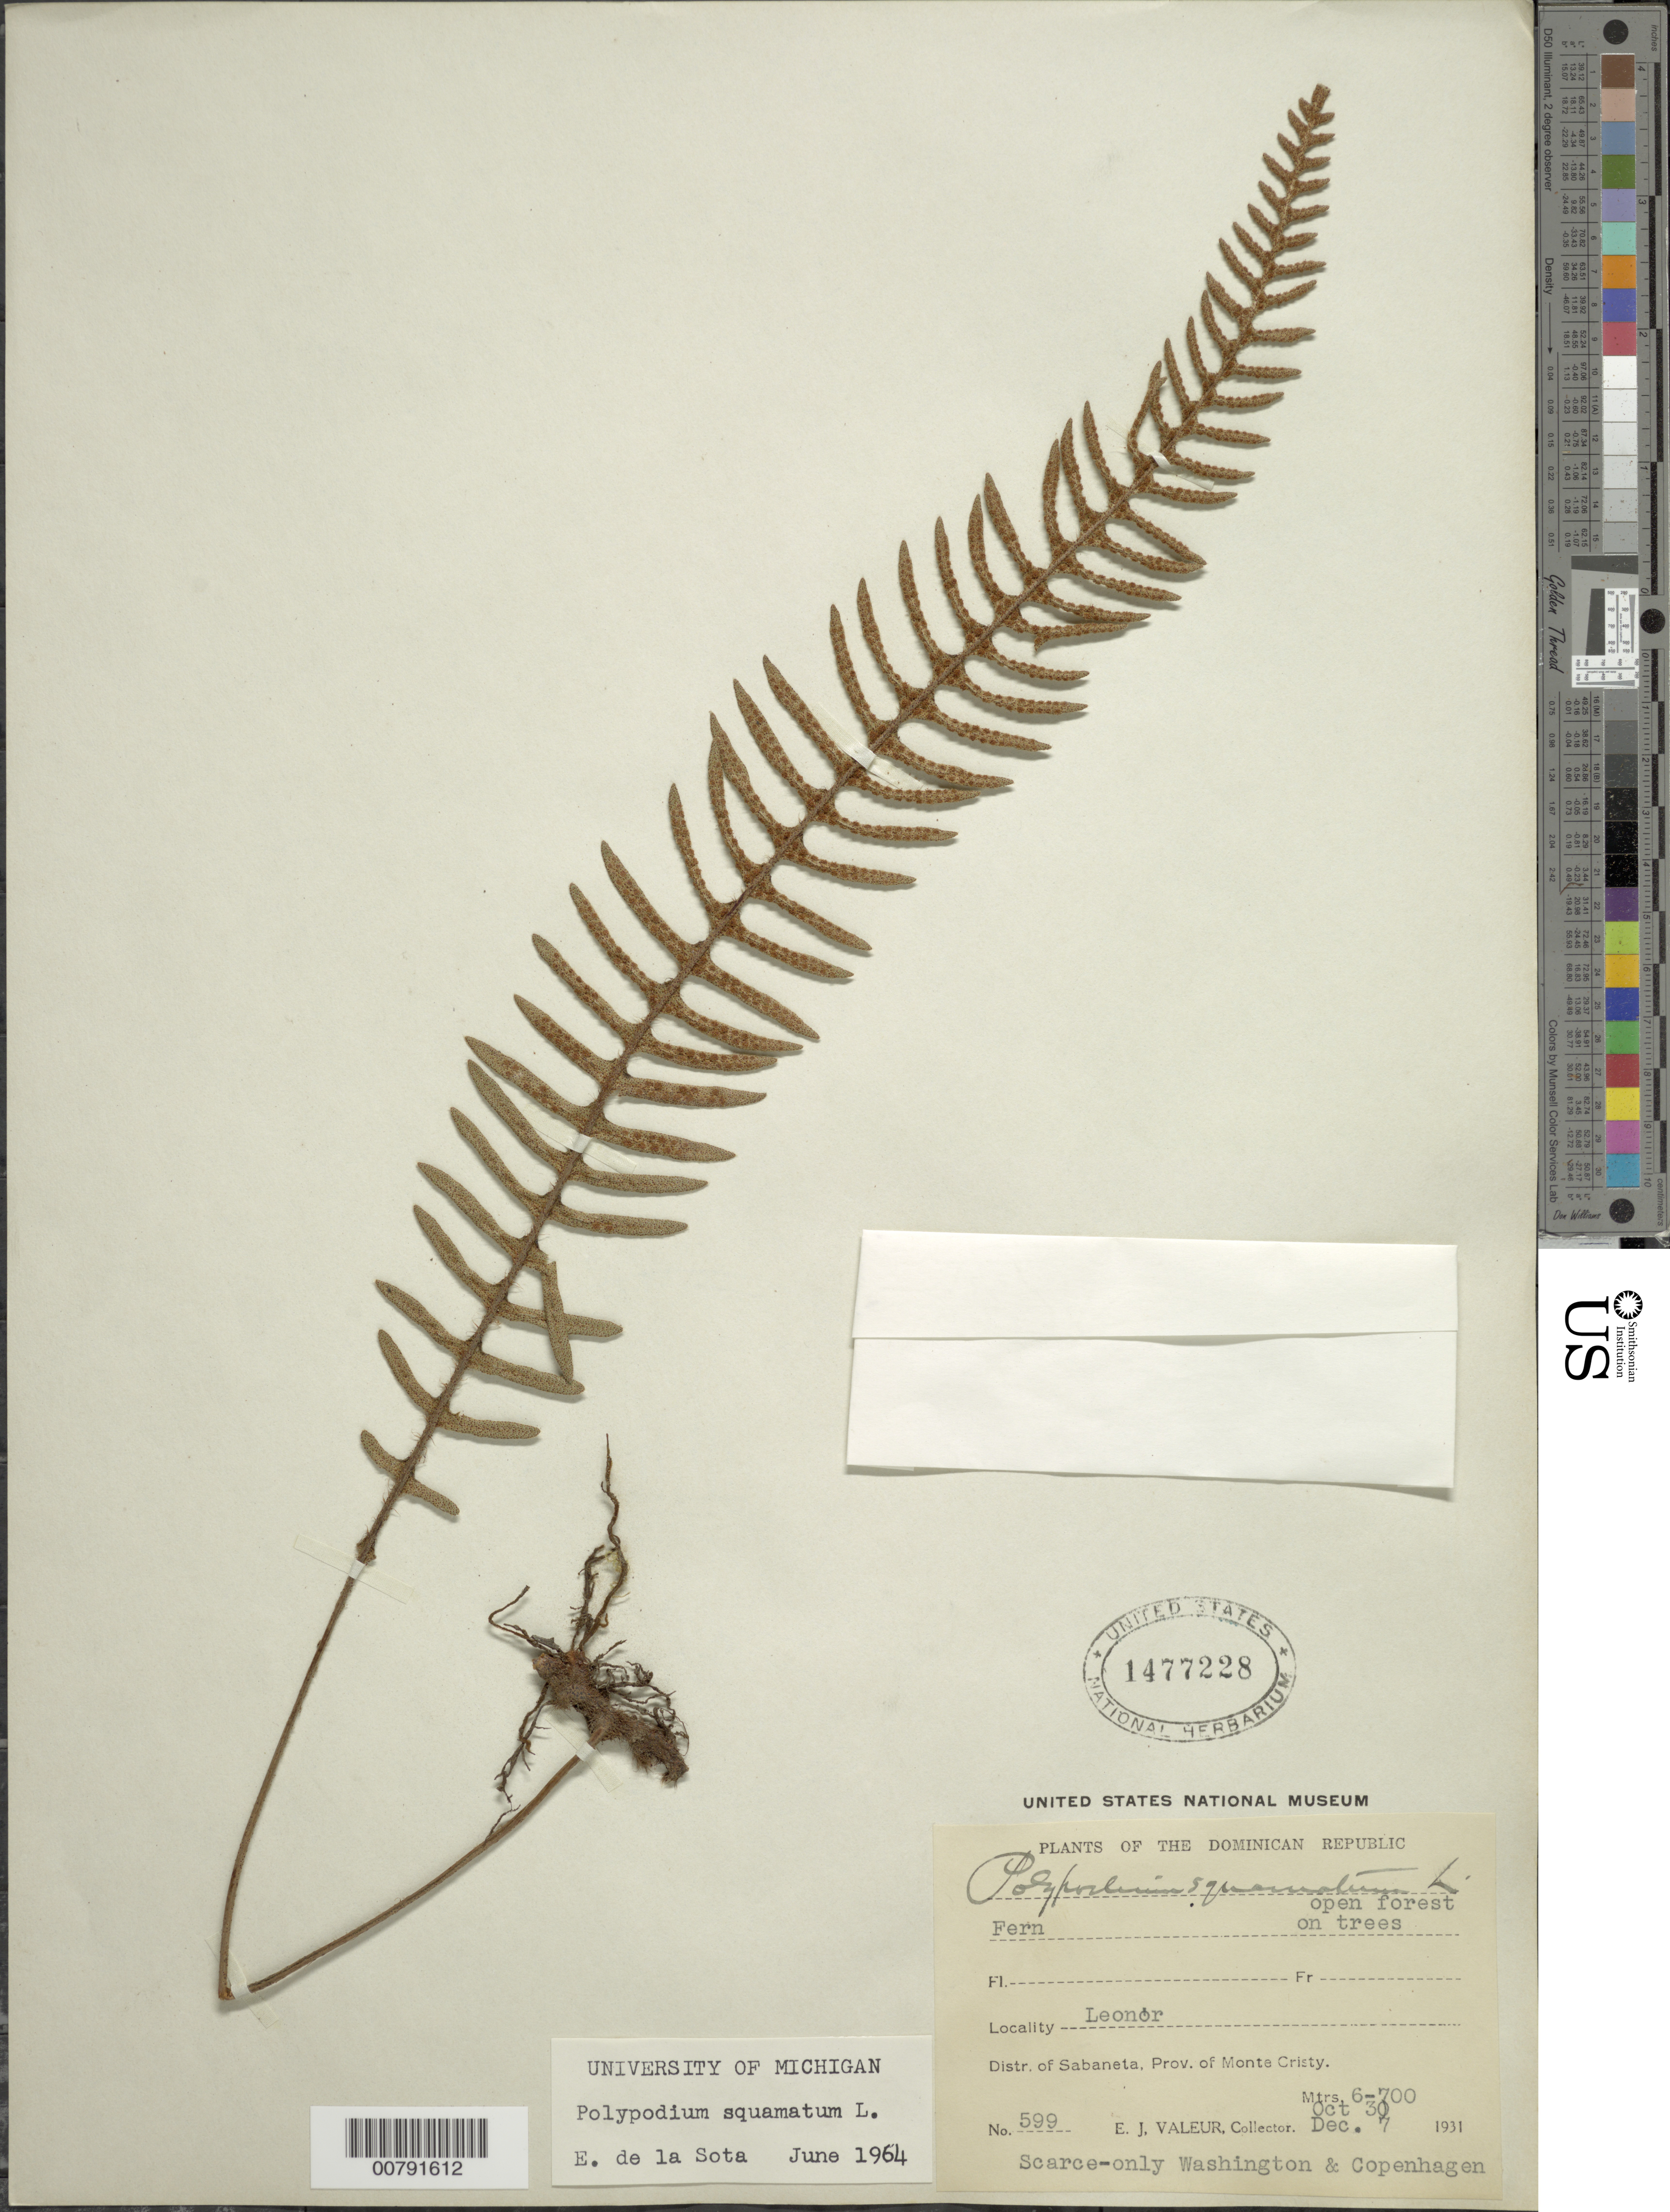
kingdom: Plantae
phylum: Tracheophyta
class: Polypodiopsida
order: Polypodiales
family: Polypodiaceae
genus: Pleopeltis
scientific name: Pleopeltis squamata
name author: (L.) J. Sm.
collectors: E. Valeur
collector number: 599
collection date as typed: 30 Dec 1931 07 Dec 1931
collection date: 1931-12-07/1931-12-30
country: Dominican Republic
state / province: Monte Cristi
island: Hispaniola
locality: Distr. Sabaneta, Leonor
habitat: Open forest on trees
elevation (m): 600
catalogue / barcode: US 1477228